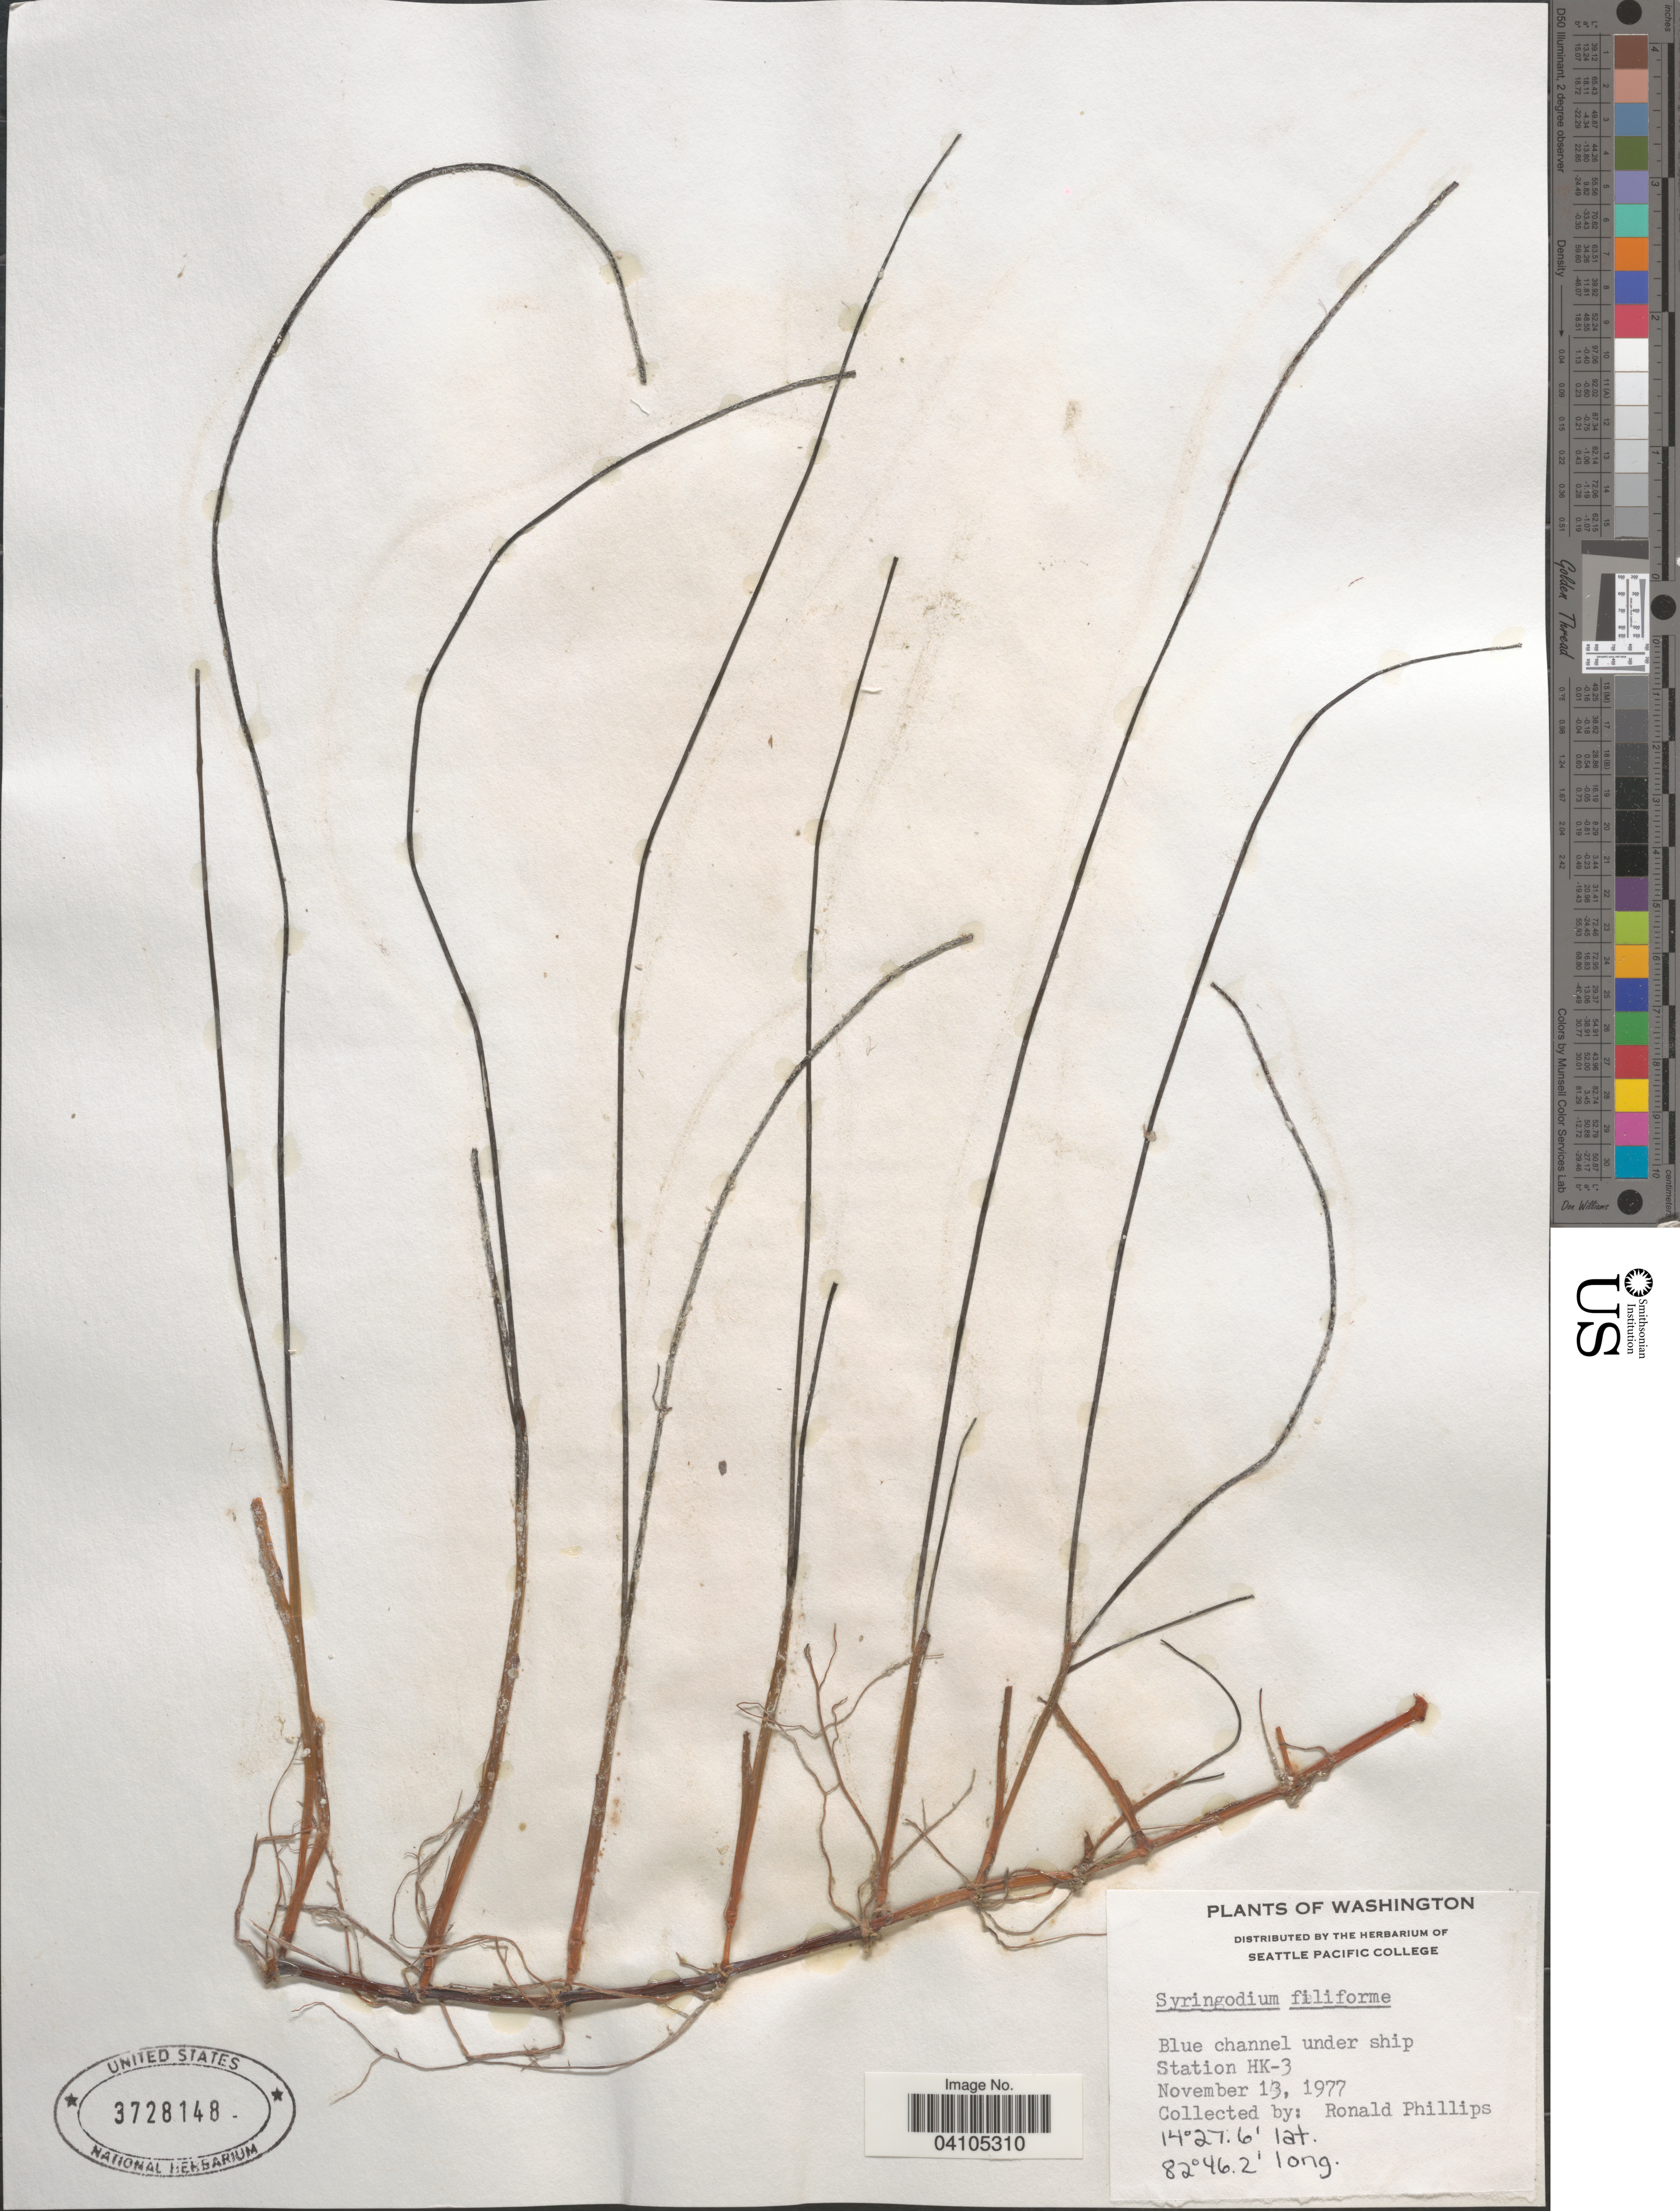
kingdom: Plantae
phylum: Tracheophyta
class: Liliopsida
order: Alismatales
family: Cymodoceaceae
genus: Syringodium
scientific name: Syringodium filiforme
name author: Kütz.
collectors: R. C. Phillips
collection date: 1977-11-13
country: United States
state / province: Washington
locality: Station HK-3.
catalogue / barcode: US 3728148